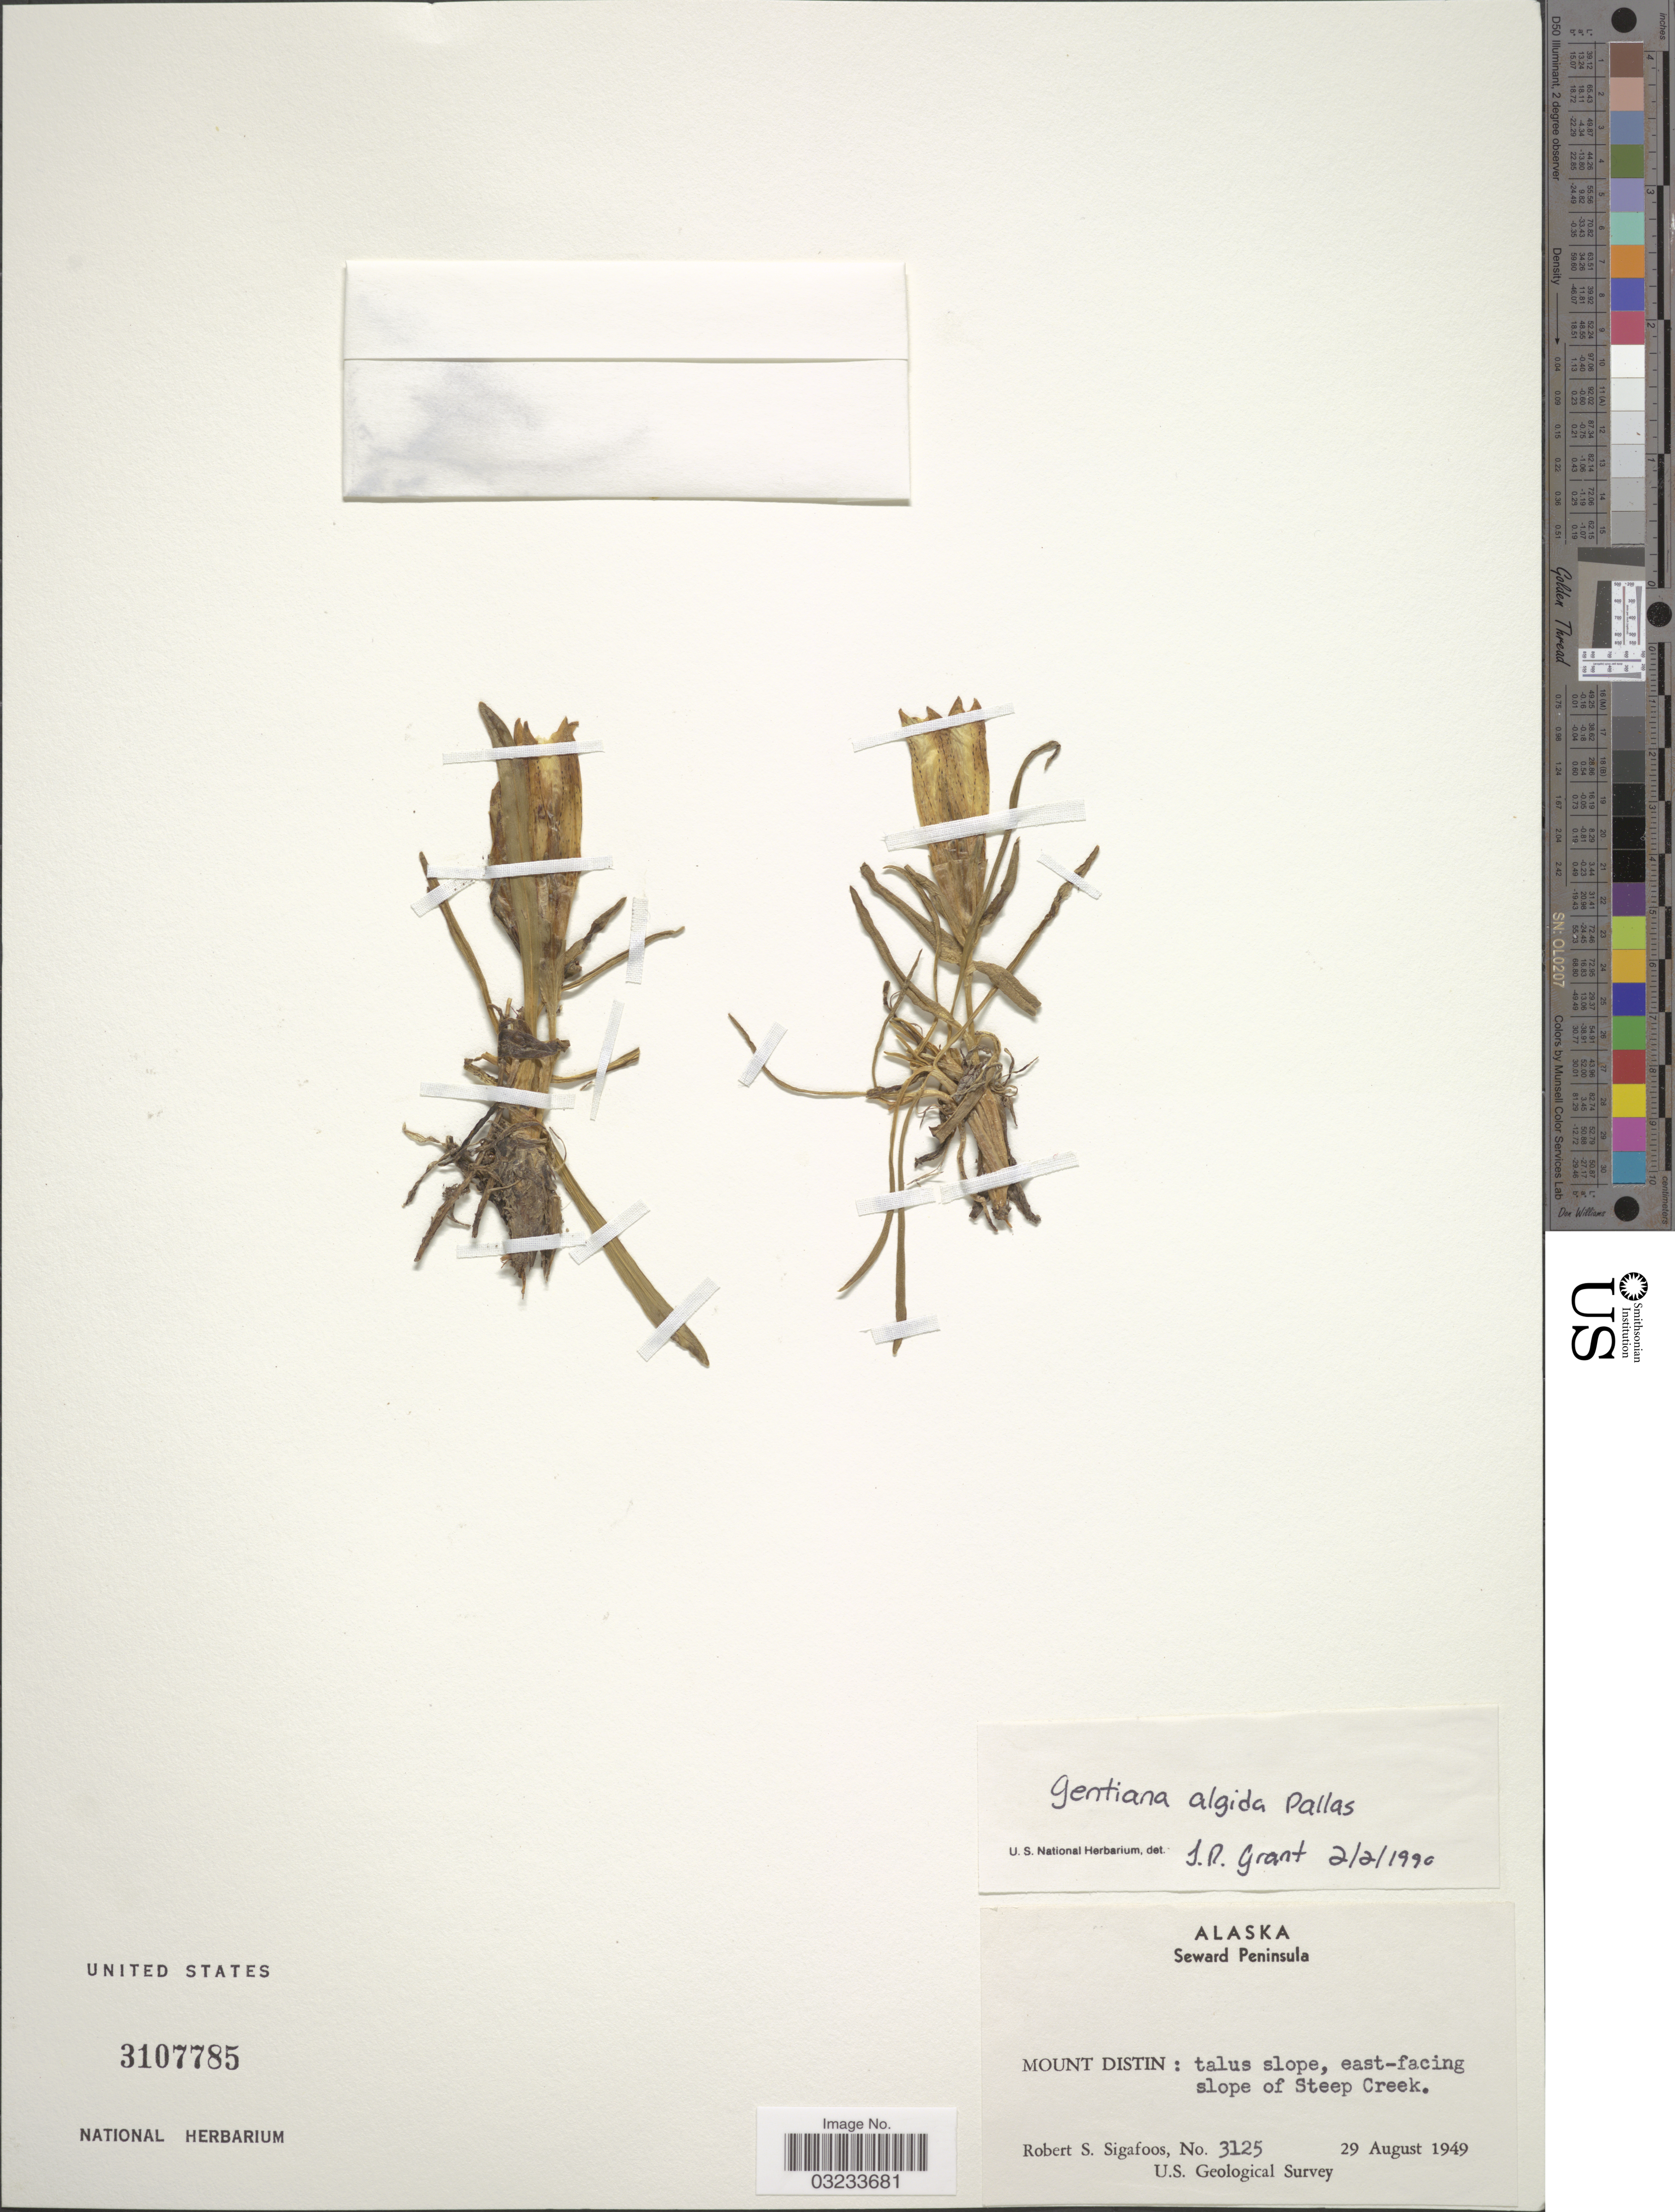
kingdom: Plantae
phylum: Tracheophyta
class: Magnoliopsida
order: Gentianales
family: Gentianaceae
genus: Gentiana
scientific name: Gentiana algida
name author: Pall.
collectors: R. Sigafoos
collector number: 3125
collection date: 1949-08-29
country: United States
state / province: Alaska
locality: Seward Peninsula. Mount Distin: talus slope, east-facing slope of Steep Creek.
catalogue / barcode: US 3107785